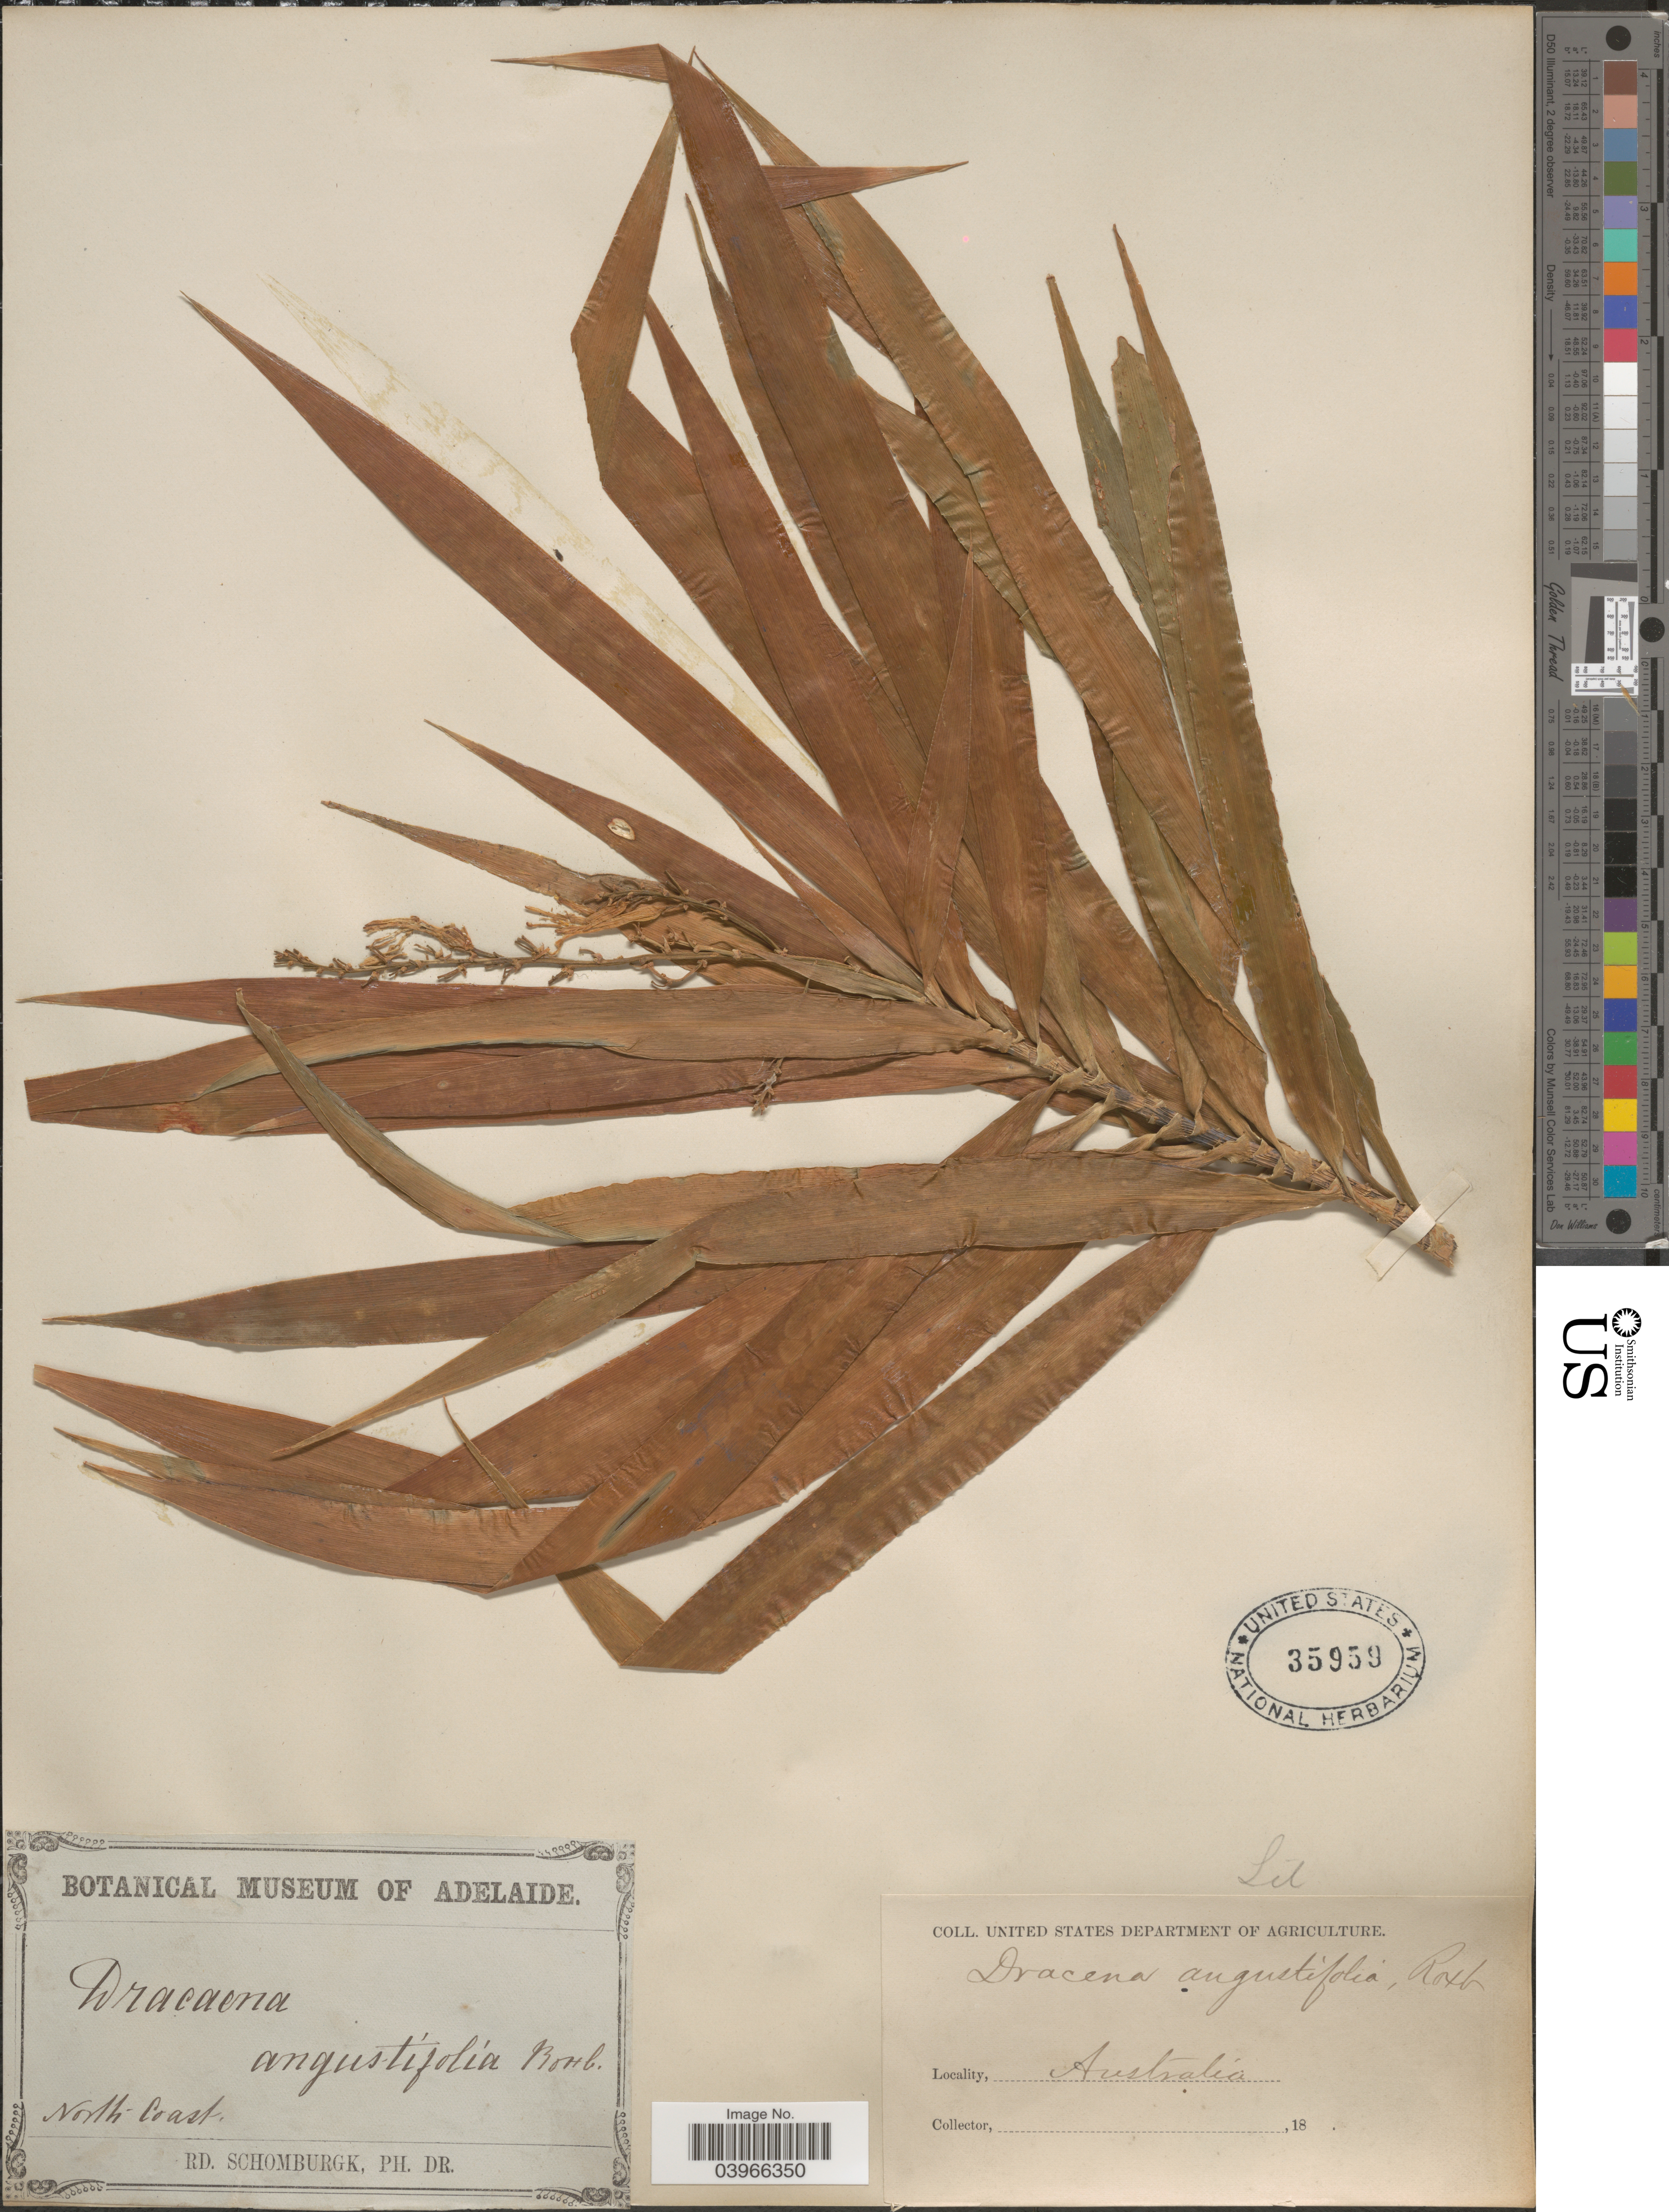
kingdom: Plantae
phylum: Tracheophyta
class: Liliopsida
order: Asparagales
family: Asparagaceae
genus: Dracaena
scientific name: Dracaena angustifolia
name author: (Medik.) Roxb.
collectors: M. R. Schomburgk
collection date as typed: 18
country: Australia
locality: North Coast.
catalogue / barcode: US 35959